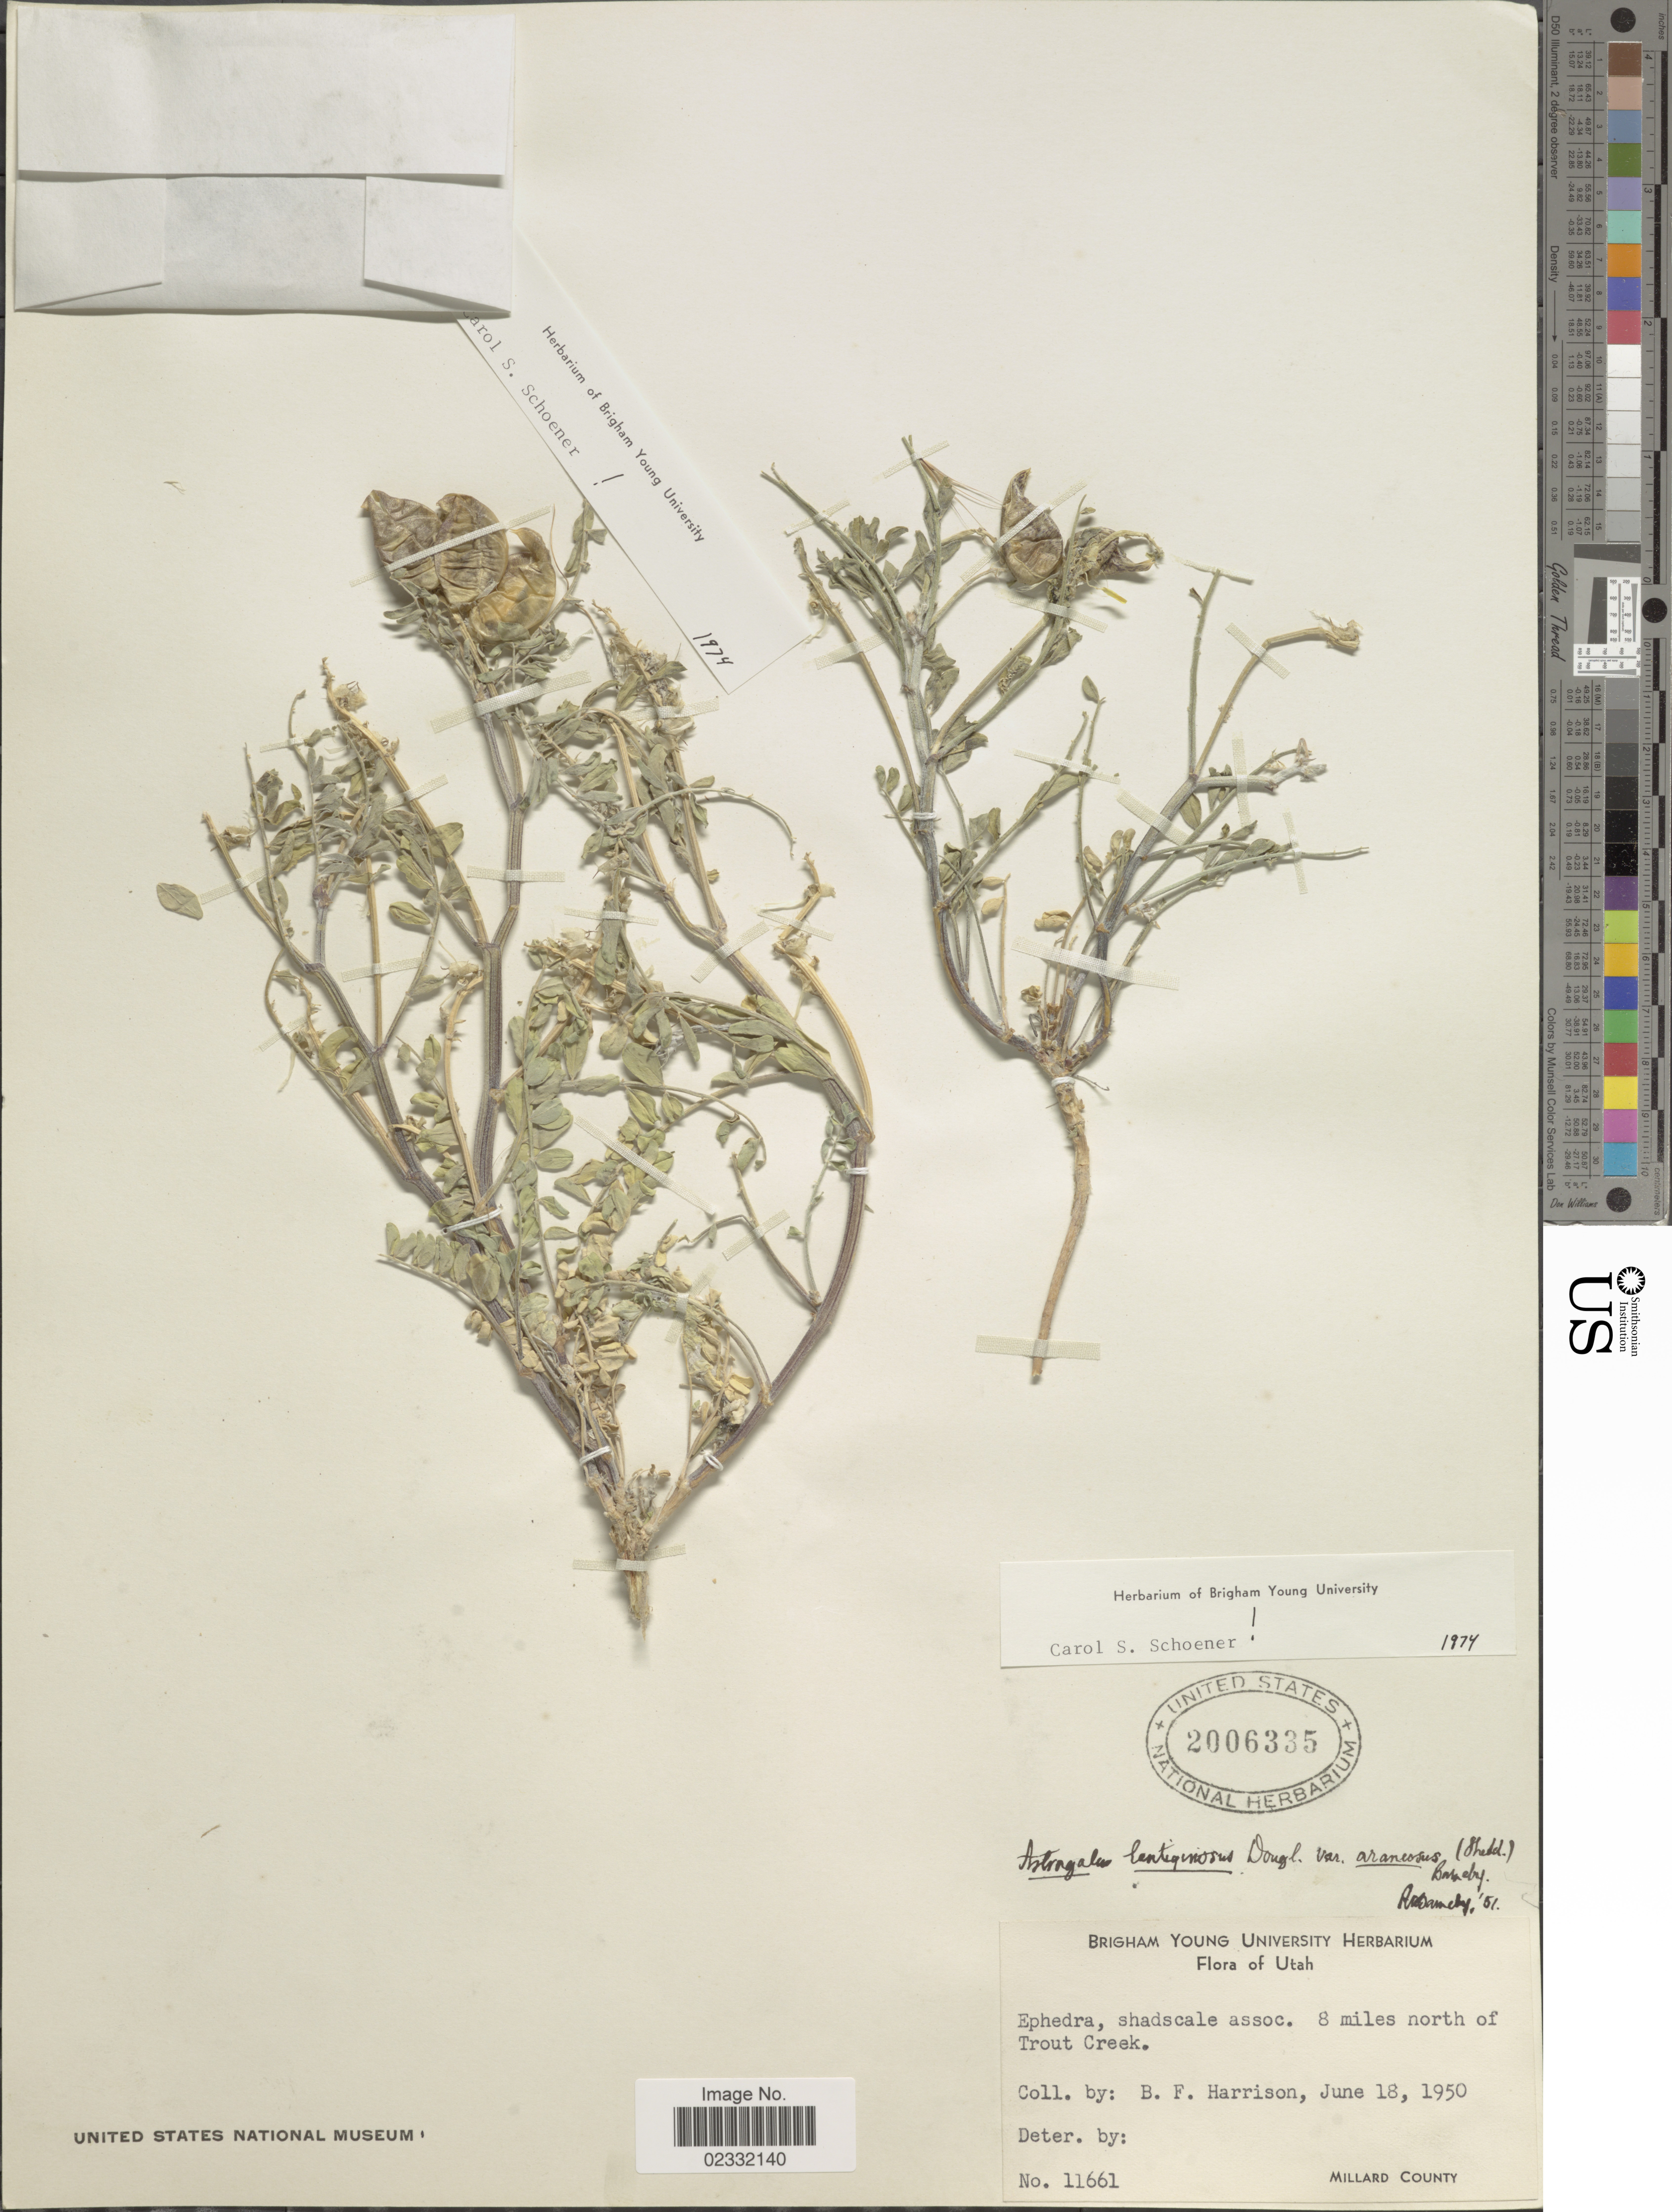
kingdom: Plantae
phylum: Tracheophyta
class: Magnoliopsida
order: Fabales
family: Fabaceae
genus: Astragalus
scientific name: Astragalus lentiginosus var. araneosus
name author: (E. Sheld.) Barneby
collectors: B. F. Harrison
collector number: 11661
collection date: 1950-06-18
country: United States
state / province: Utah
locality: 8 miles north of Trout Creek, Millard County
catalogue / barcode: US 2006335